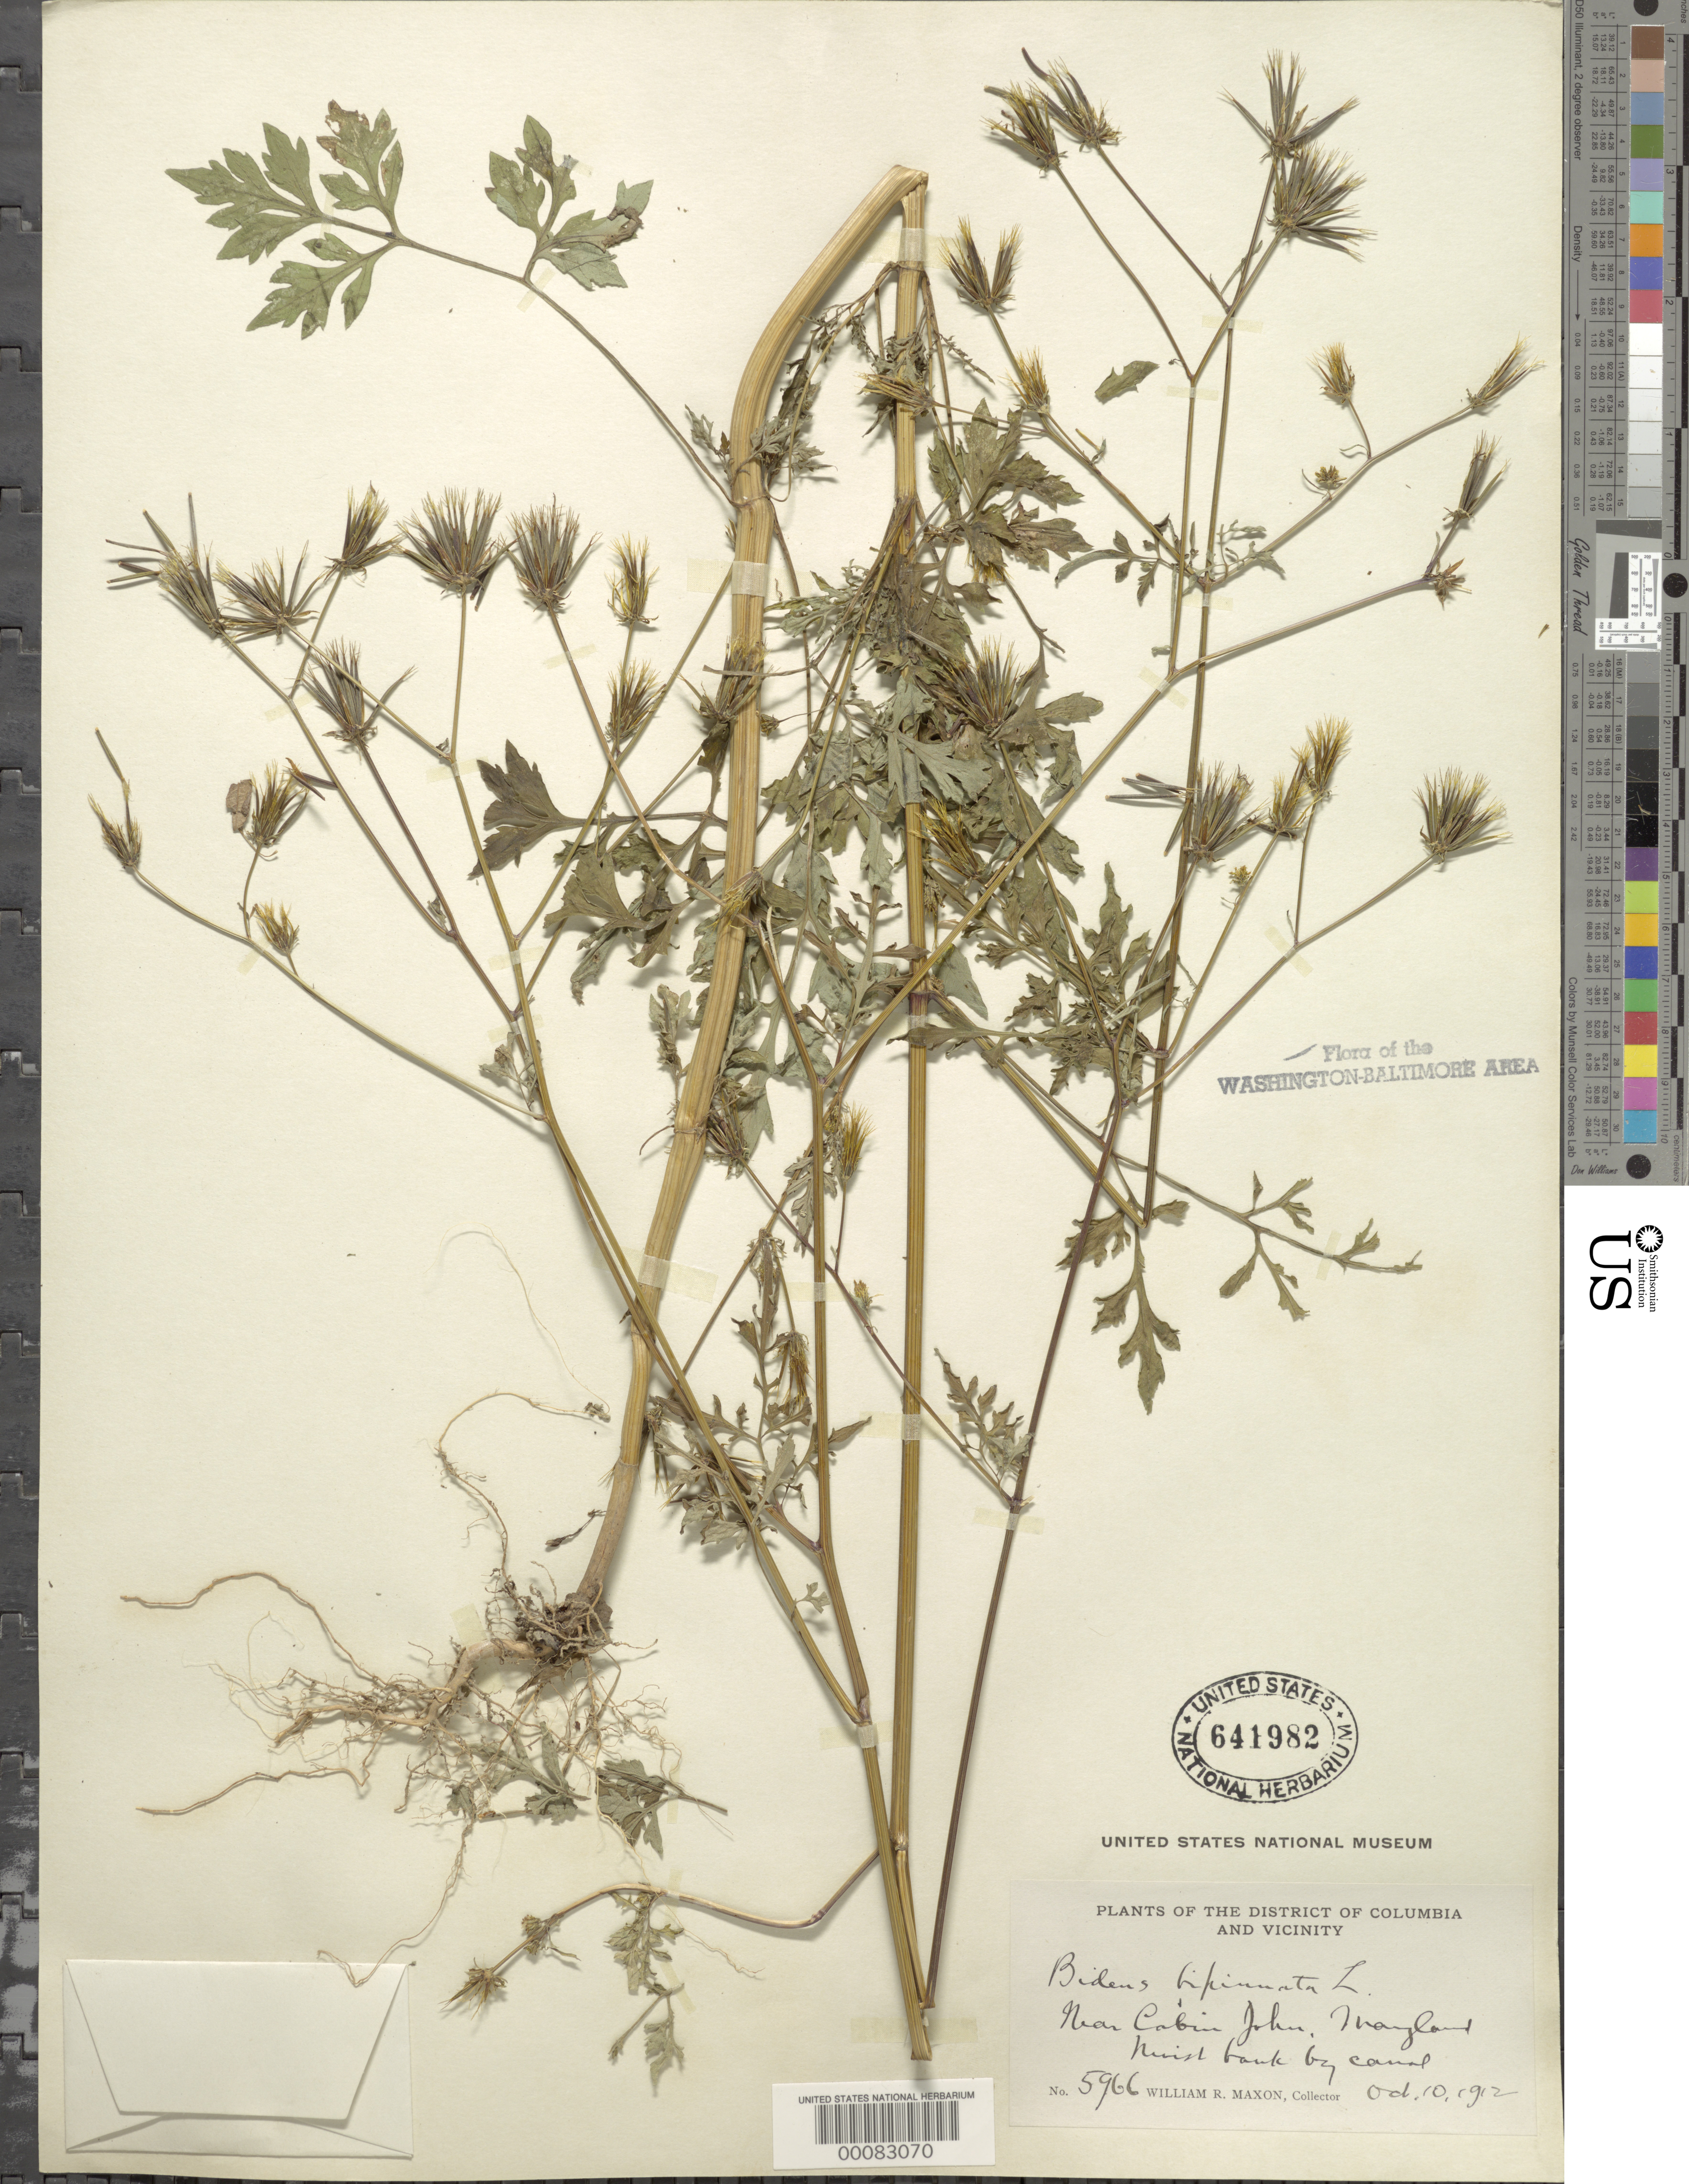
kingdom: Plantae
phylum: Tracheophyta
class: Magnoliopsida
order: Asterales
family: Asteraceae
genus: Bidens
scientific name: Bidens bipinnata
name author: L.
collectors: W. R. Maxon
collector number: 5966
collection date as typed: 10 Oct 1912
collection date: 1912-10-10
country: United States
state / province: Maryland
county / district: Montgomery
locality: Near Cabin John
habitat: Moist canal bank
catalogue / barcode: US 641982